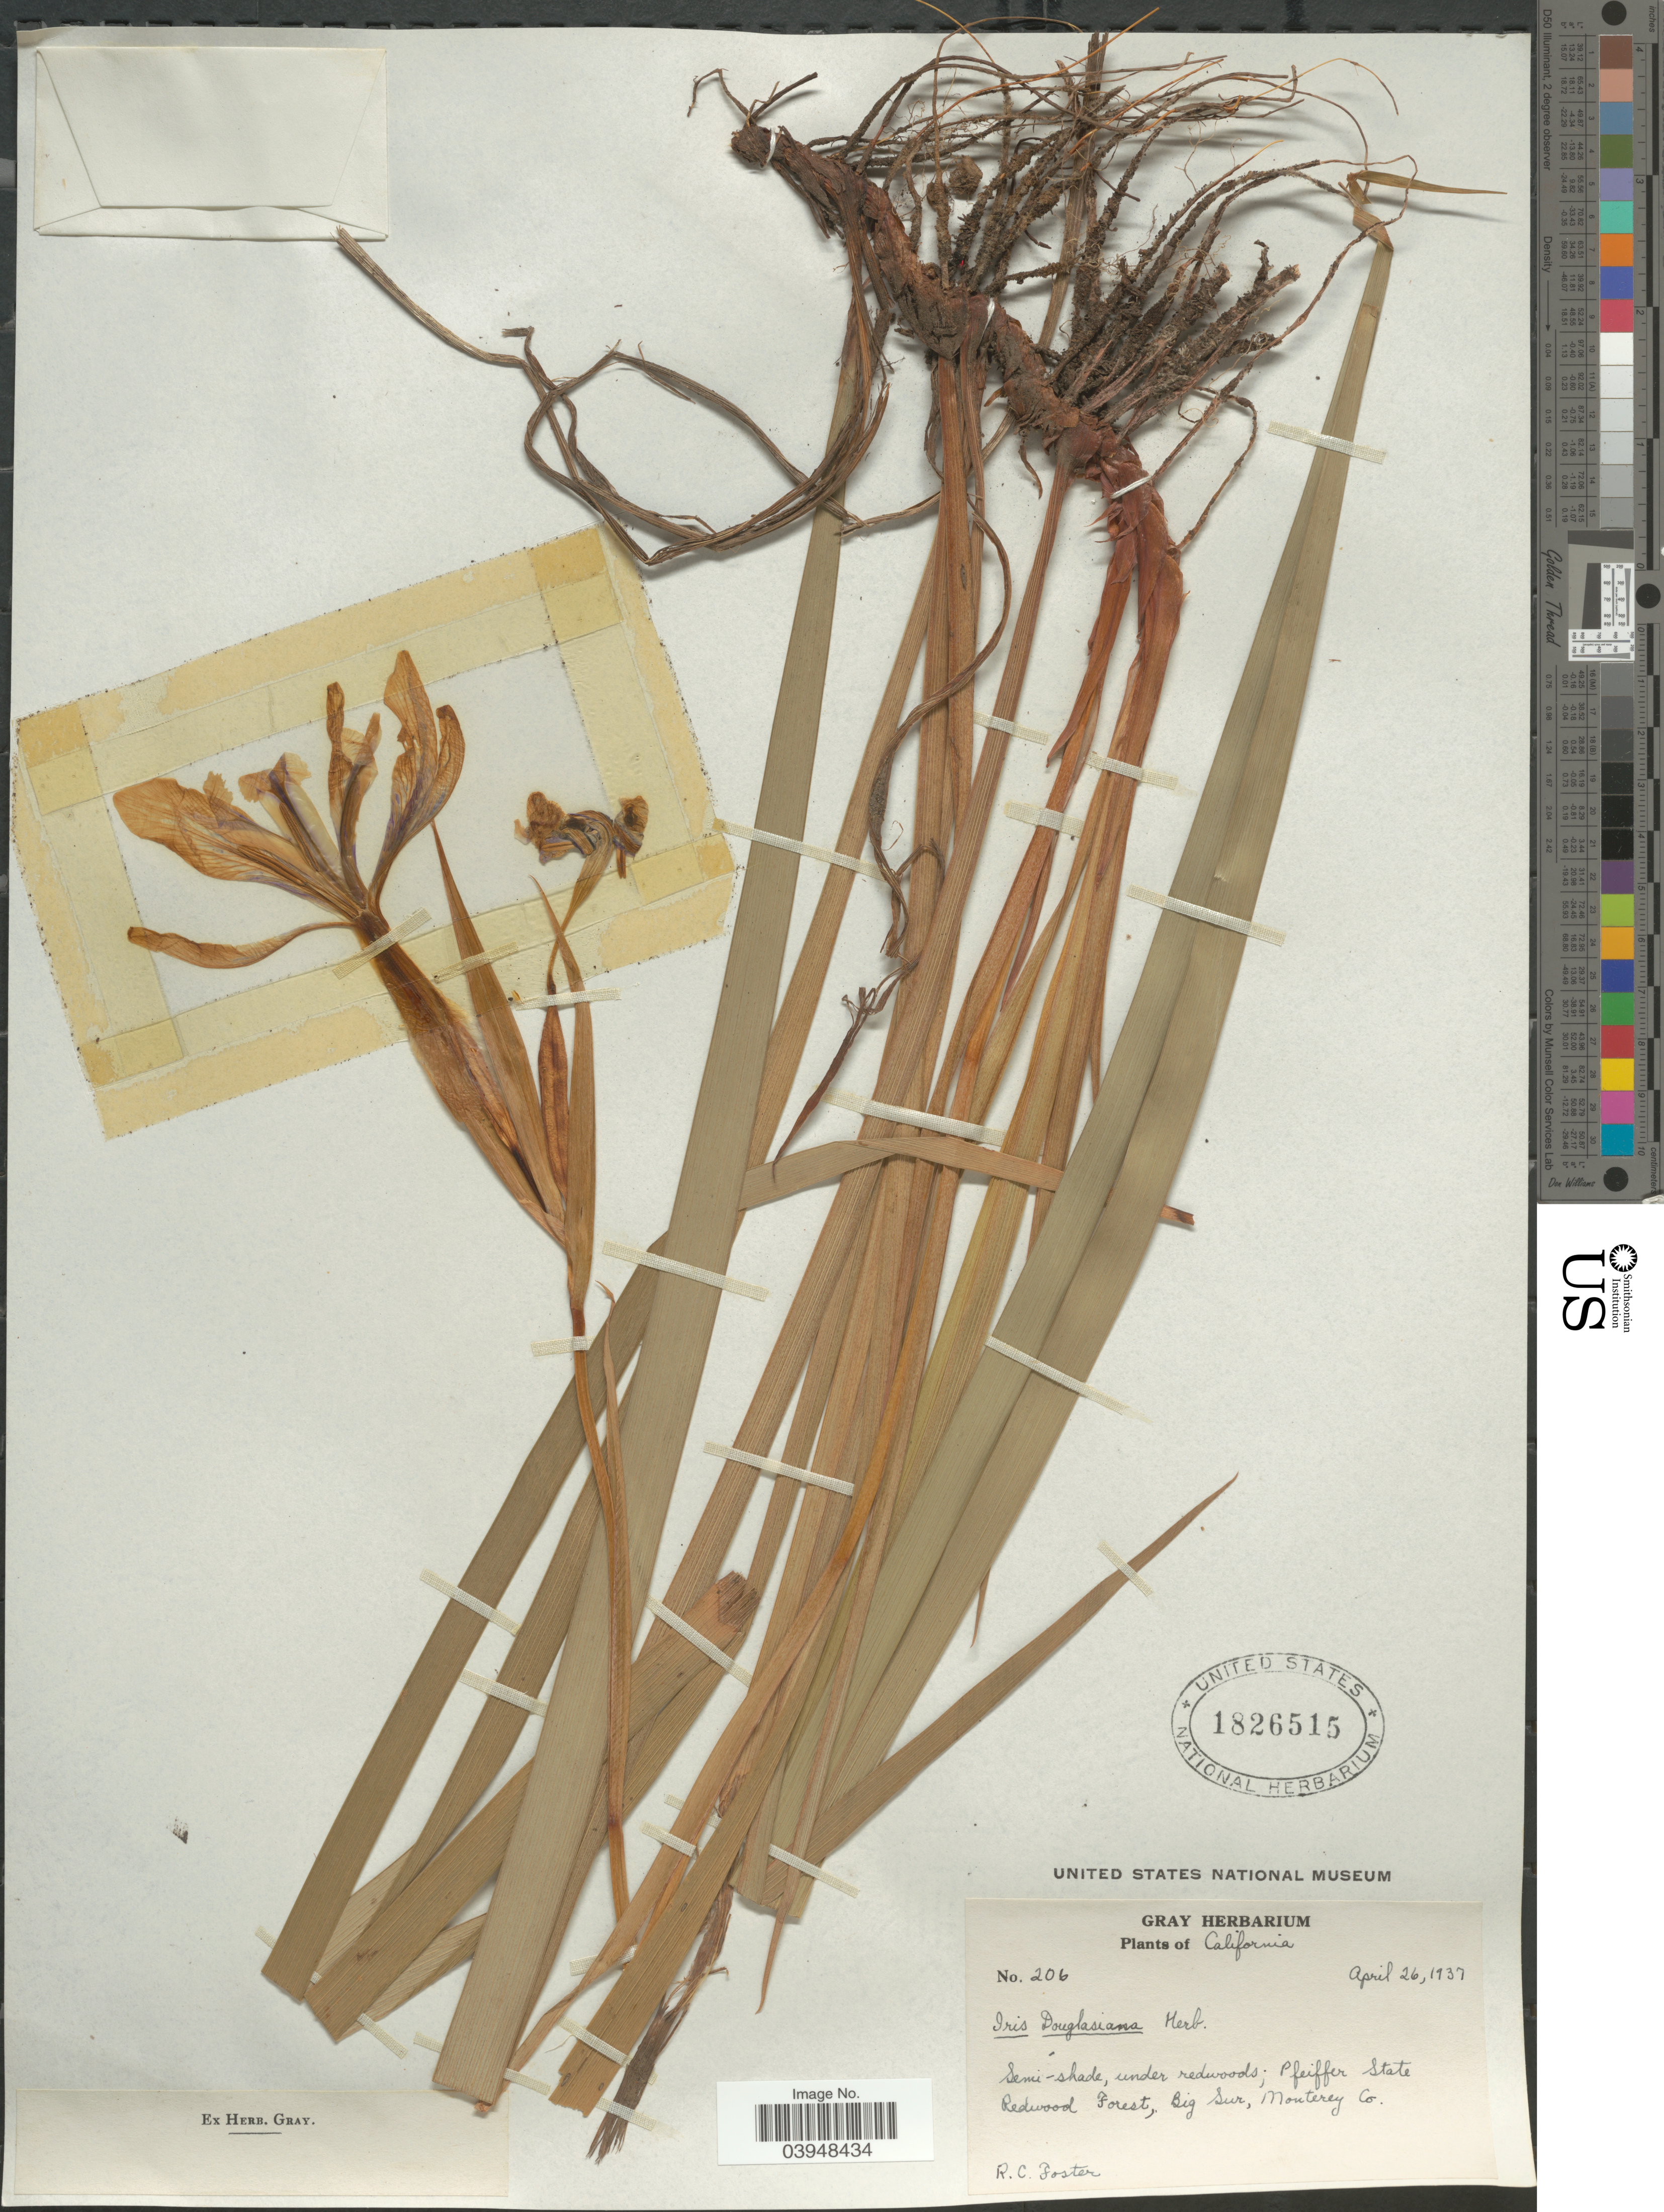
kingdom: Plantae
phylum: Tracheophyta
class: Liliopsida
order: Asparagales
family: Iridaceae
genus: Iris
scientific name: Iris douglasiana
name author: Herb.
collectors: R. C. Foster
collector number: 206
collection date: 1937-04-26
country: United States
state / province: California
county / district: Monterey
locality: Pfeiffer State Redwood Forest, Big Sur, Monterey Co.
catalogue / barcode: US 1826515